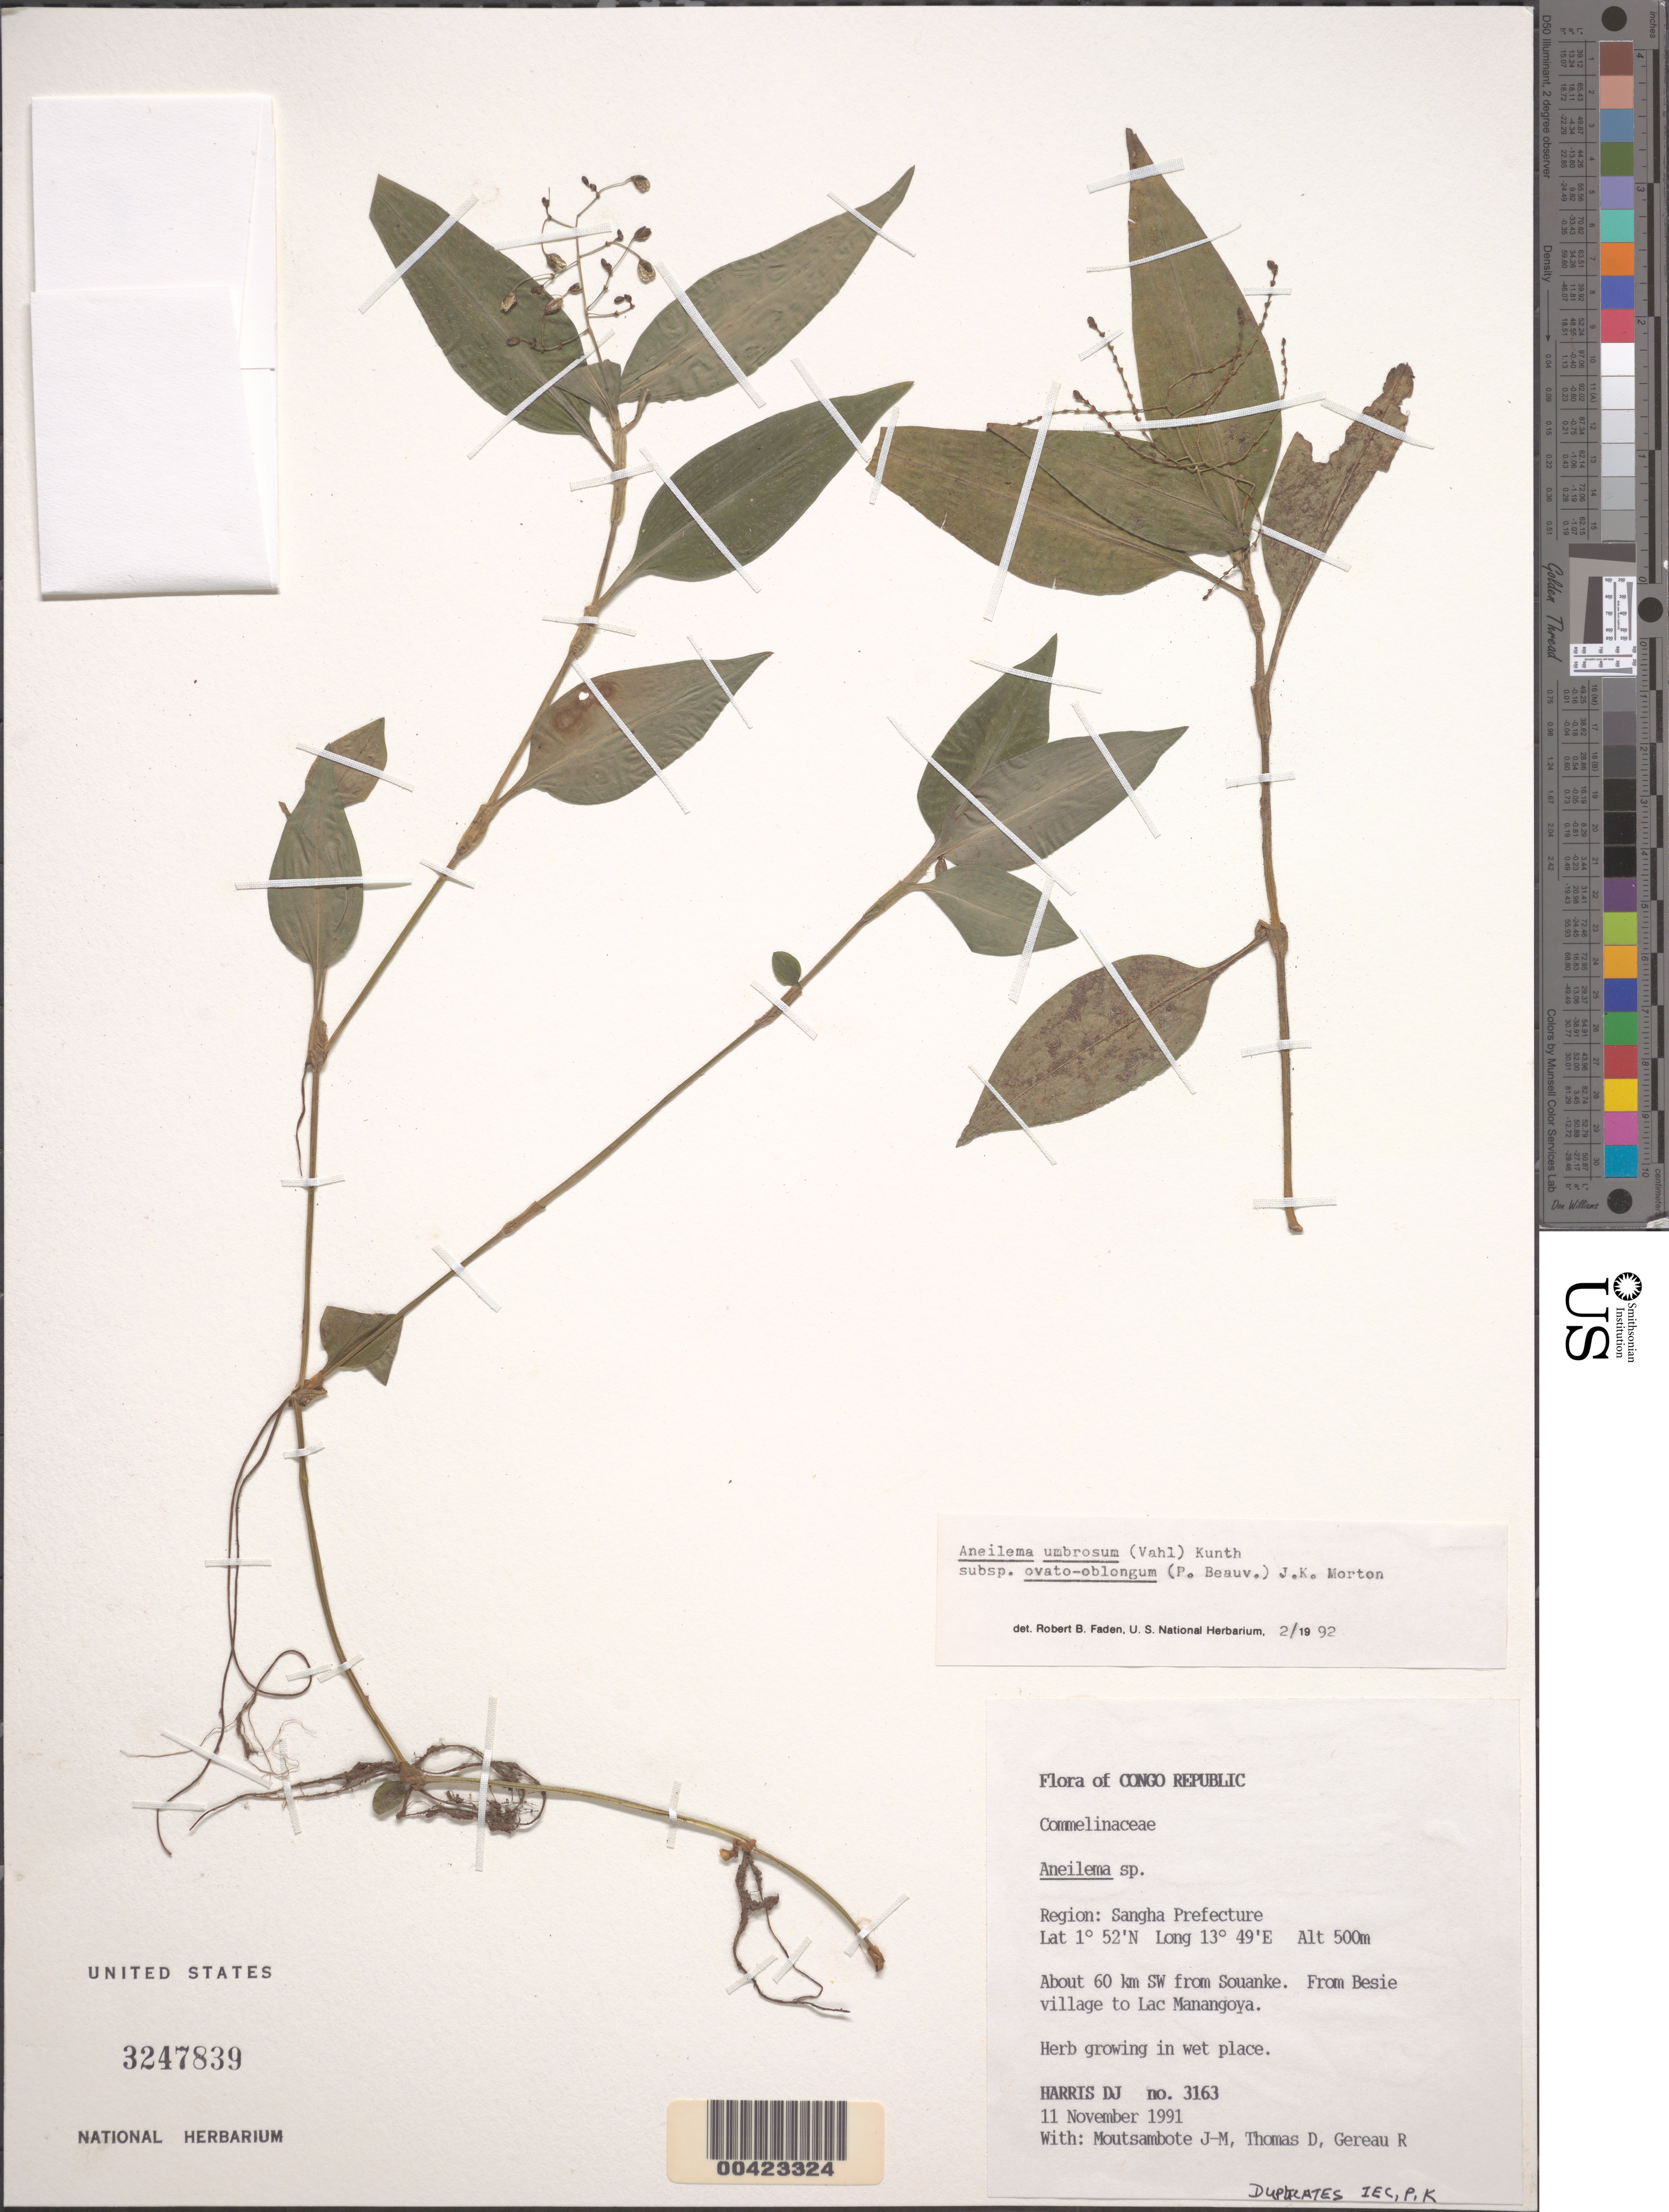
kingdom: Plantae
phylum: Tracheophyta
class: Liliopsida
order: Commelinales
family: Commelinaceae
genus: Aneilema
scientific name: Aneilema umbrosum subsp. ovato-oblongum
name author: (P. Beauv.) J.K. Morton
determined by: Faden, Robert B., (US), Smithsonian Institution - National Museum of Natural History (UNITED STATES)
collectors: D. J. Harris, J. Moutsambote, D. Thomas & R. E. Gereau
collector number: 3163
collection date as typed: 11 Nov 1991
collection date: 1991-11-11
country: Congo, Republic of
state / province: Sangha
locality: SW of Souanke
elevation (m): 500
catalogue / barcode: US 3247839